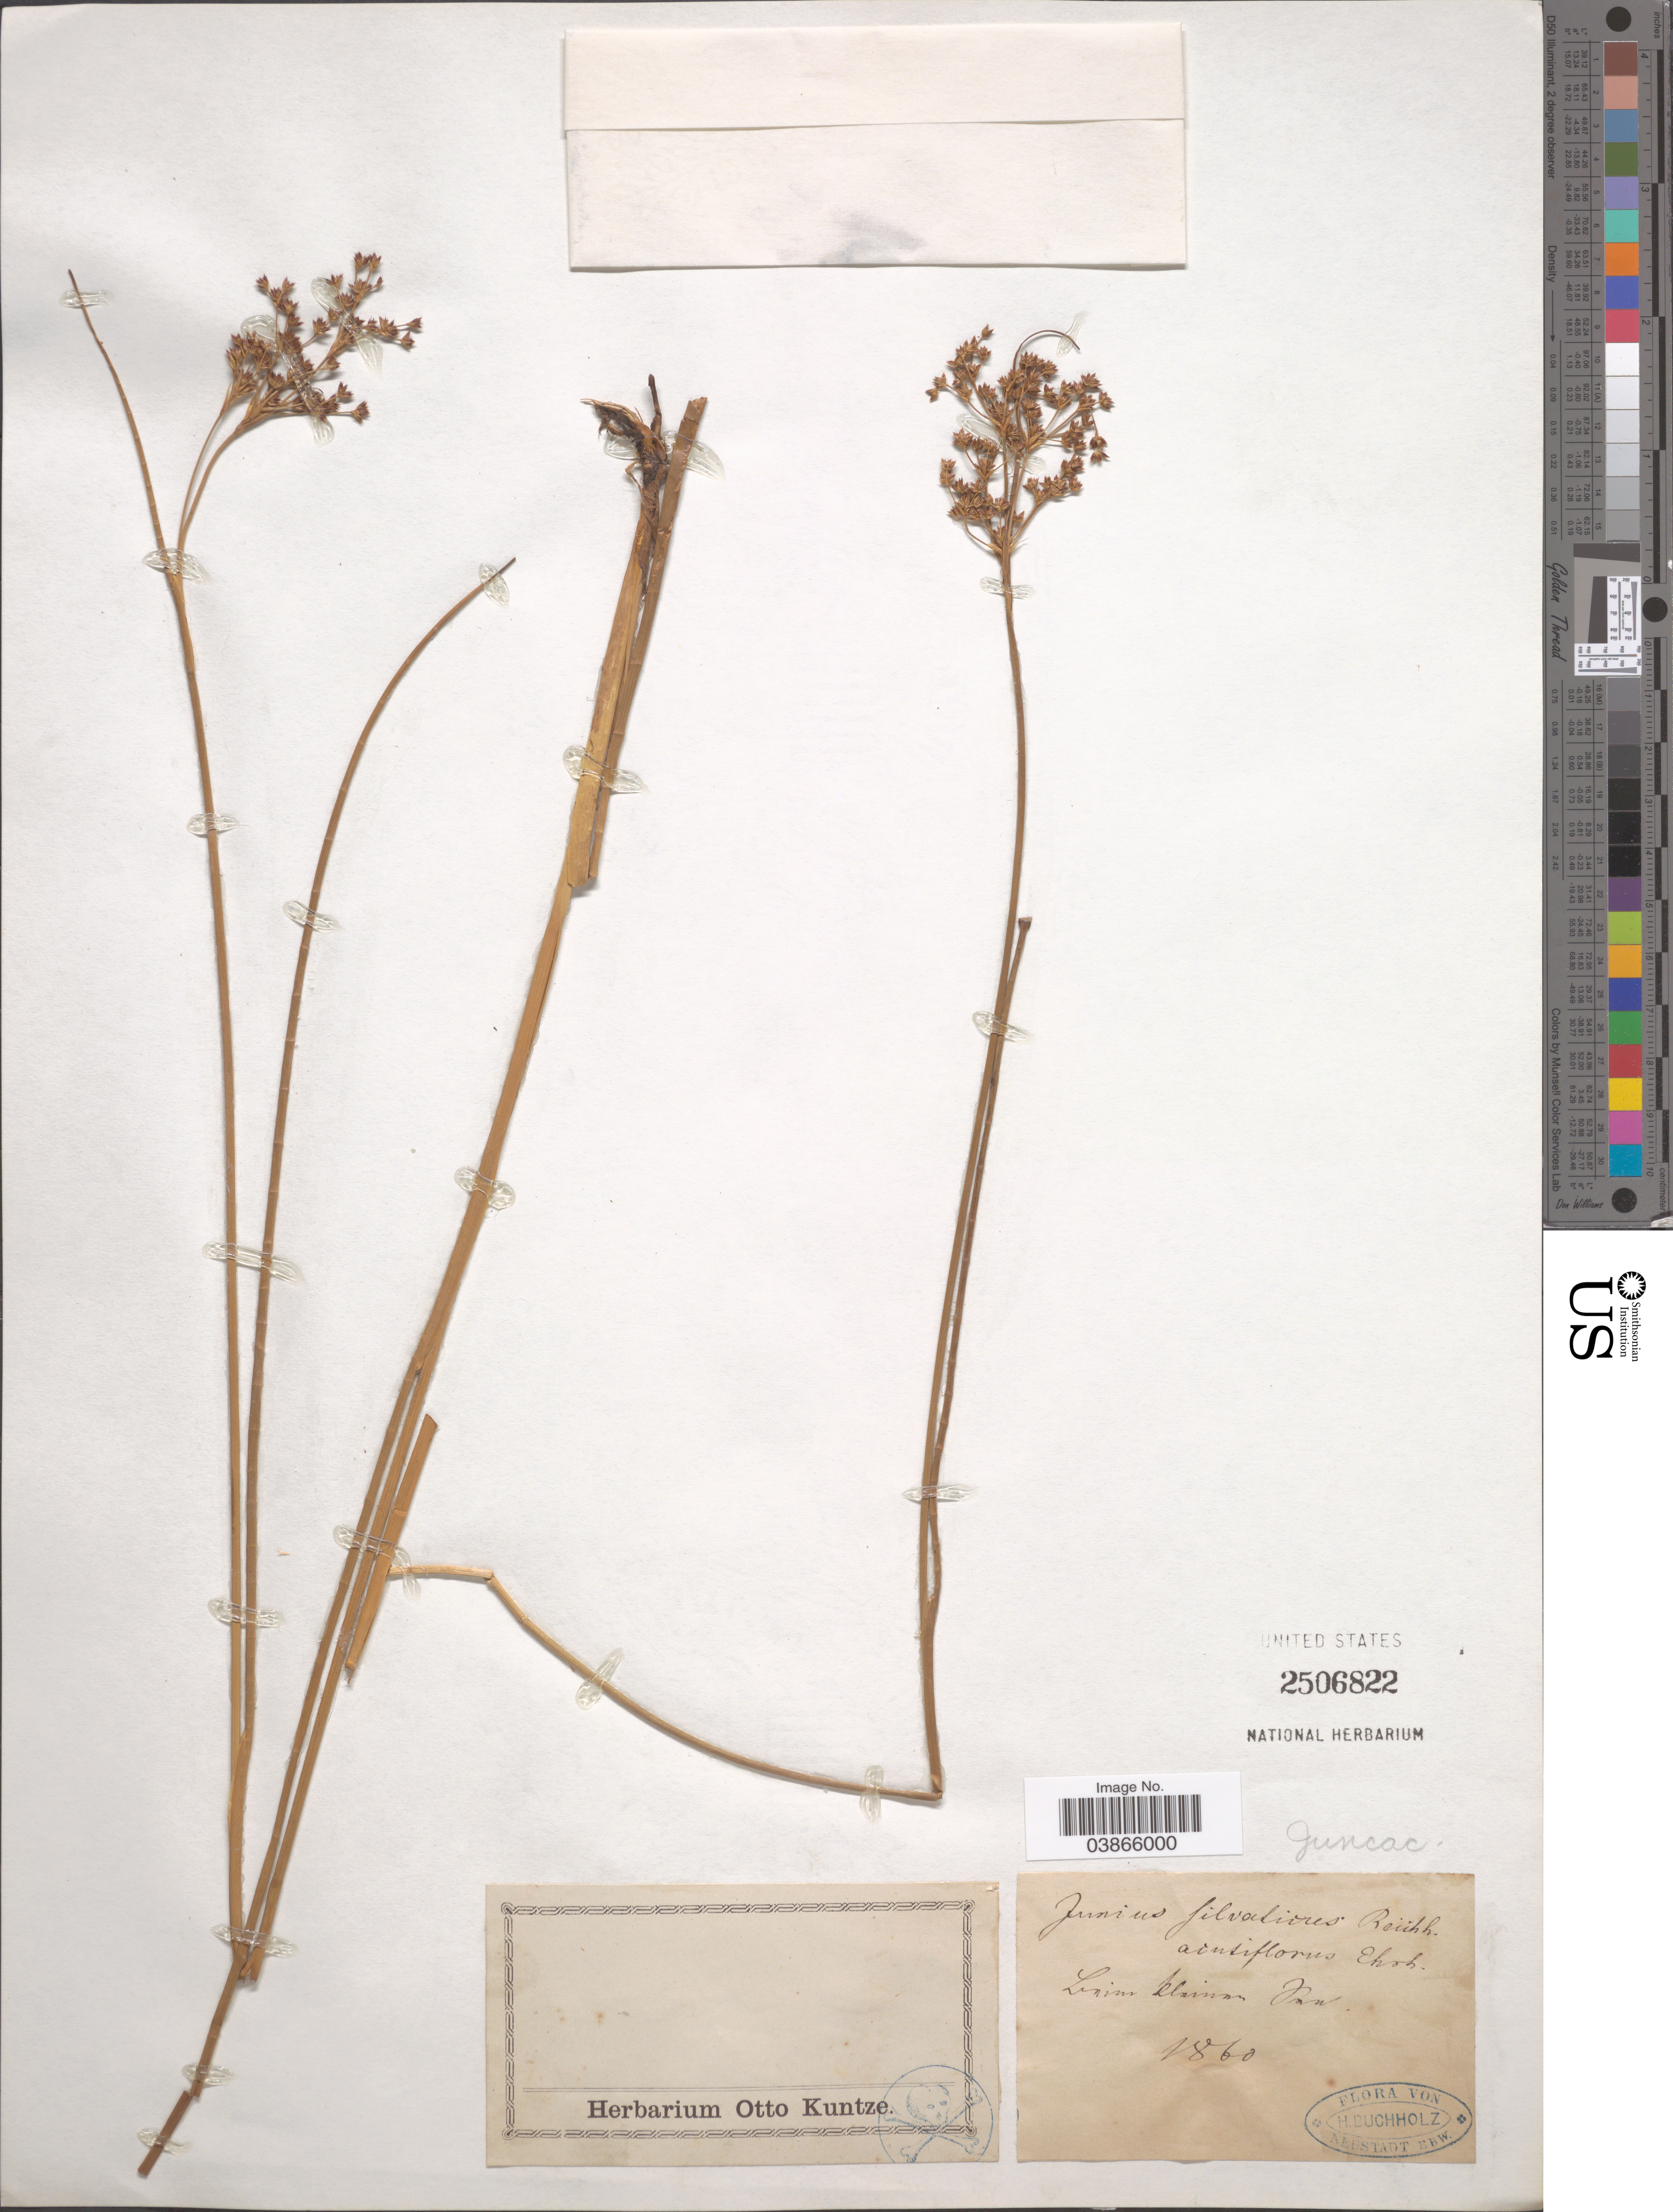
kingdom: Plantae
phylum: Tracheophyta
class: Liliopsida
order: Poales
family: Juncaceae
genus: Juncus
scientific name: Juncus sp.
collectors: H. Buchholz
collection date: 1860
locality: Linim Klainan Pan. [interpreted]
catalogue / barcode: US 2506822